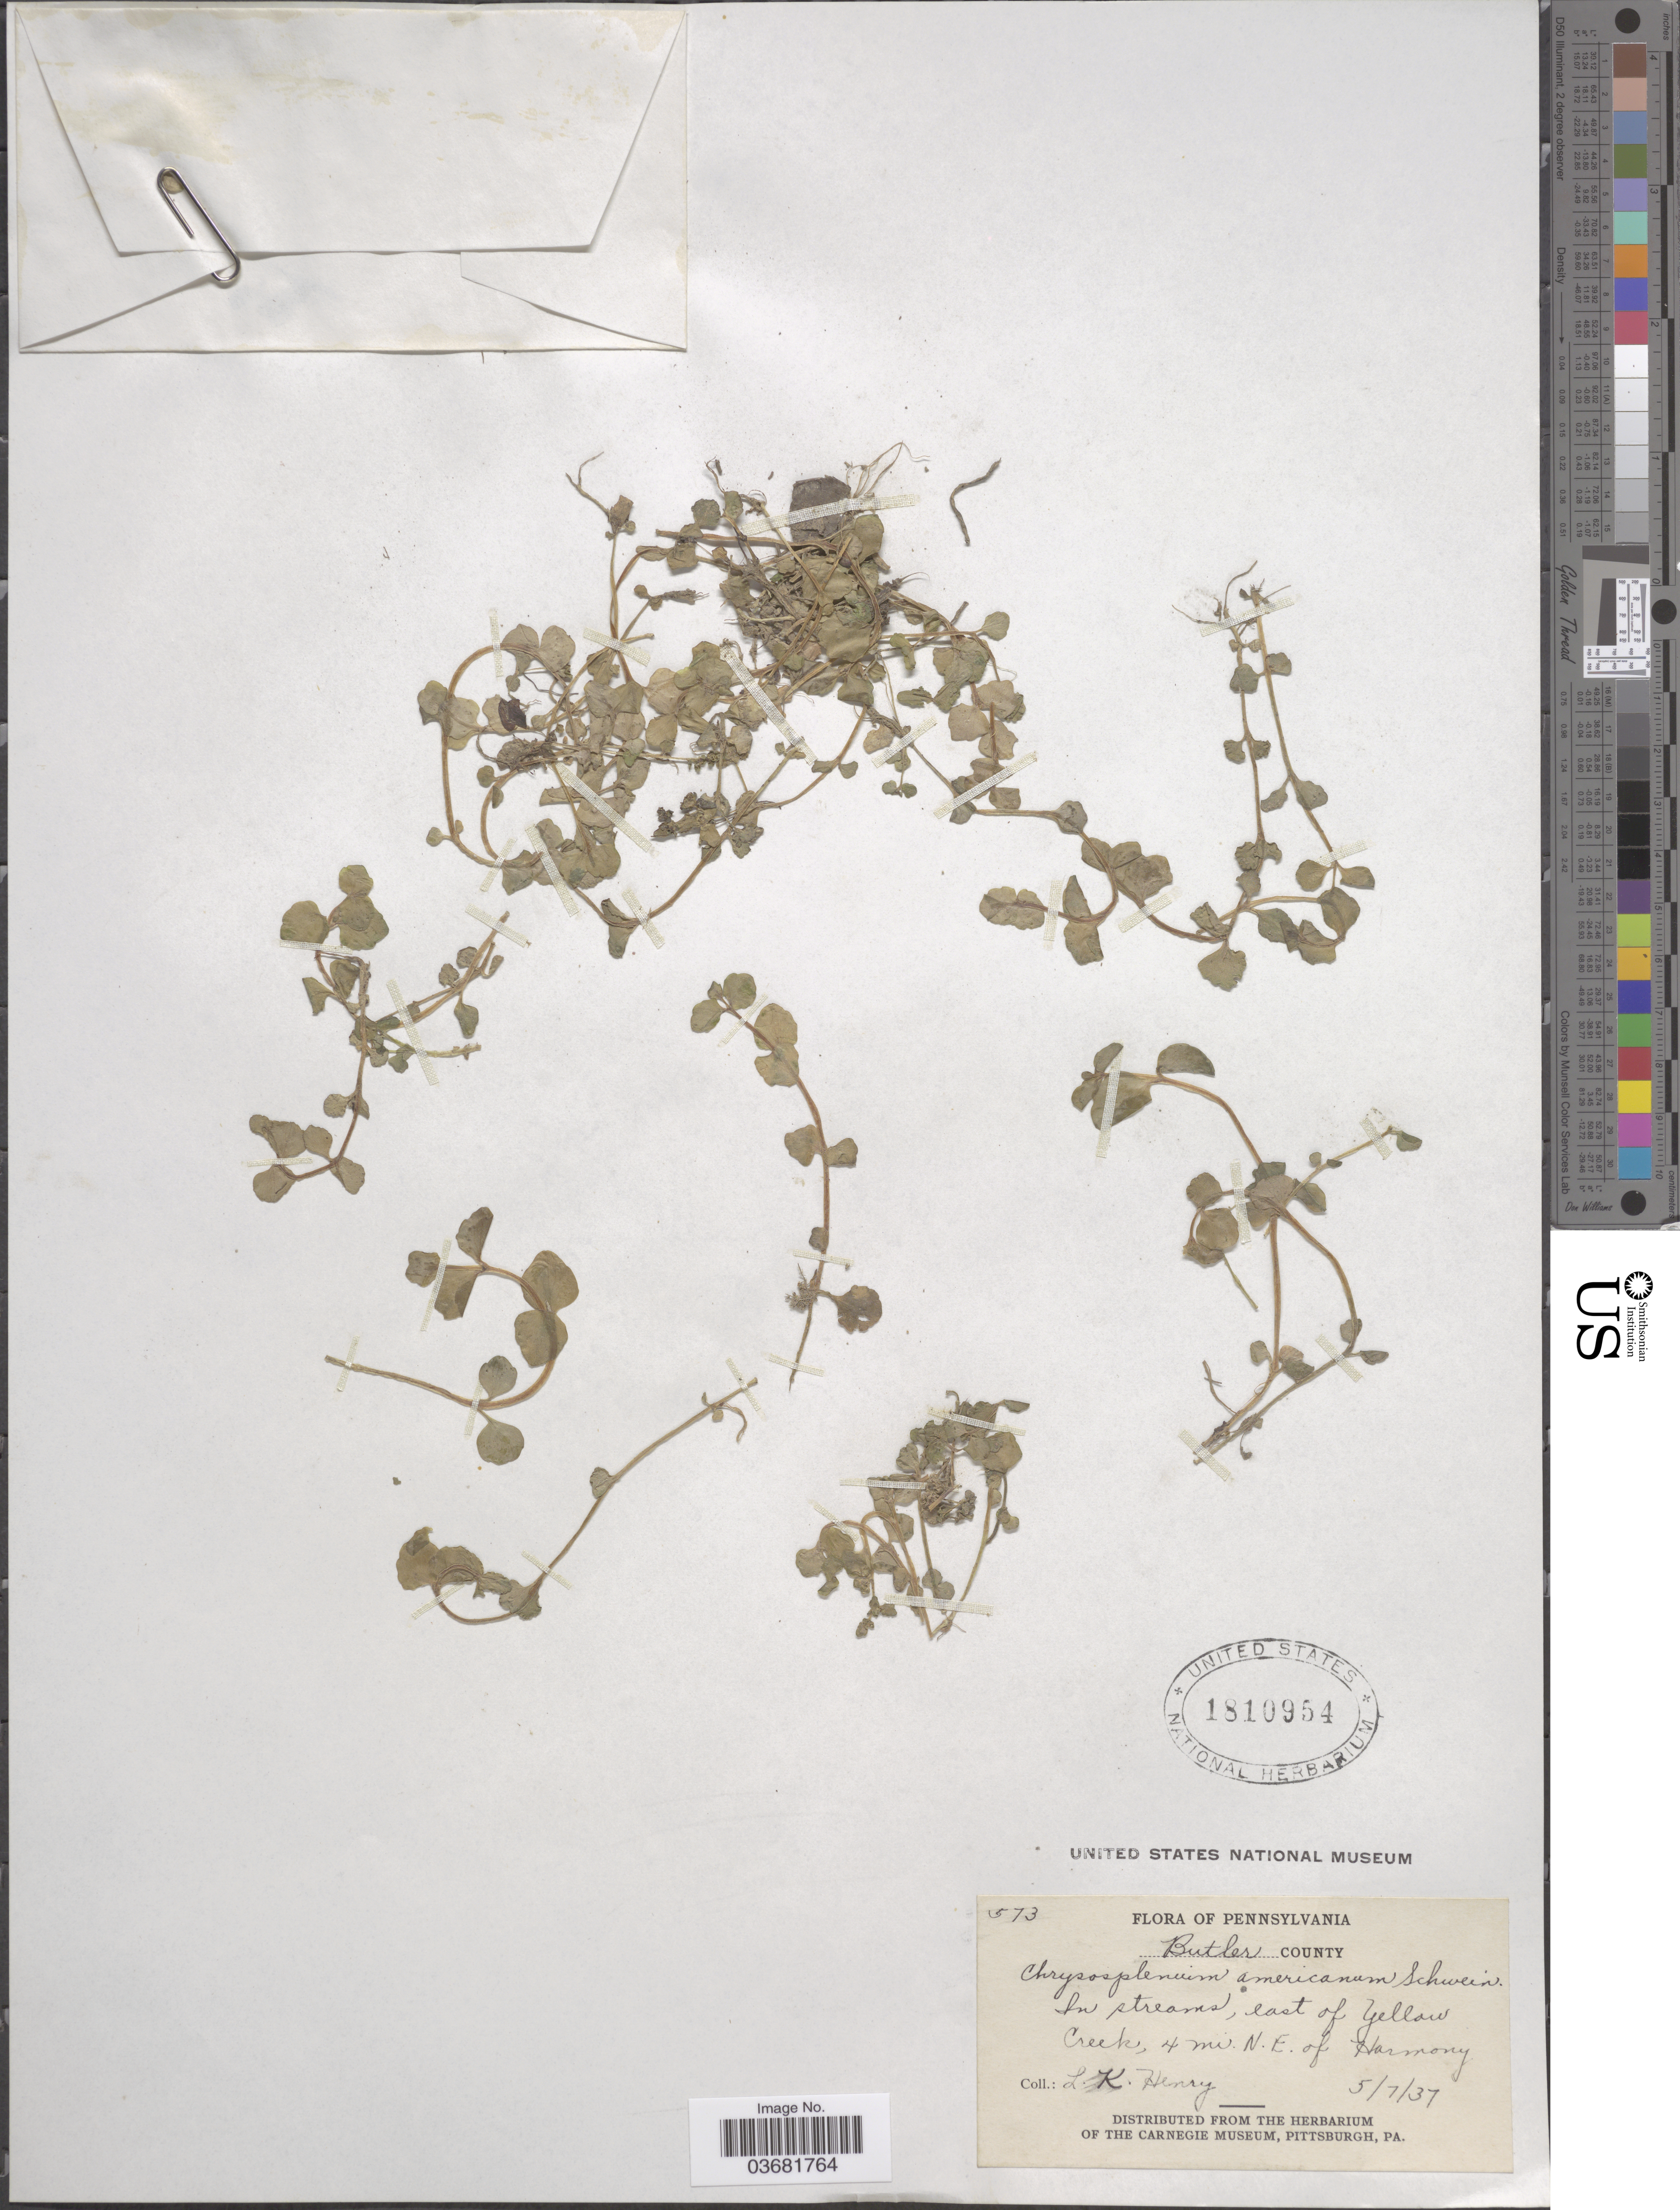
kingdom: Plantae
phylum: Tracheophyta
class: Magnoliopsida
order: Saxifragales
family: Saxifragaceae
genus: Chrysosplenium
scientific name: Chrysosplenium americanum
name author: Schwein.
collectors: L. K. Henry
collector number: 573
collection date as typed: Transcribed d/m/y: 7/5/37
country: United States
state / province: Pennsylvania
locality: Butler County. In streams, east of Yellow Creek, 4 mi. N.E. of Harmony.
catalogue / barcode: US 1810954